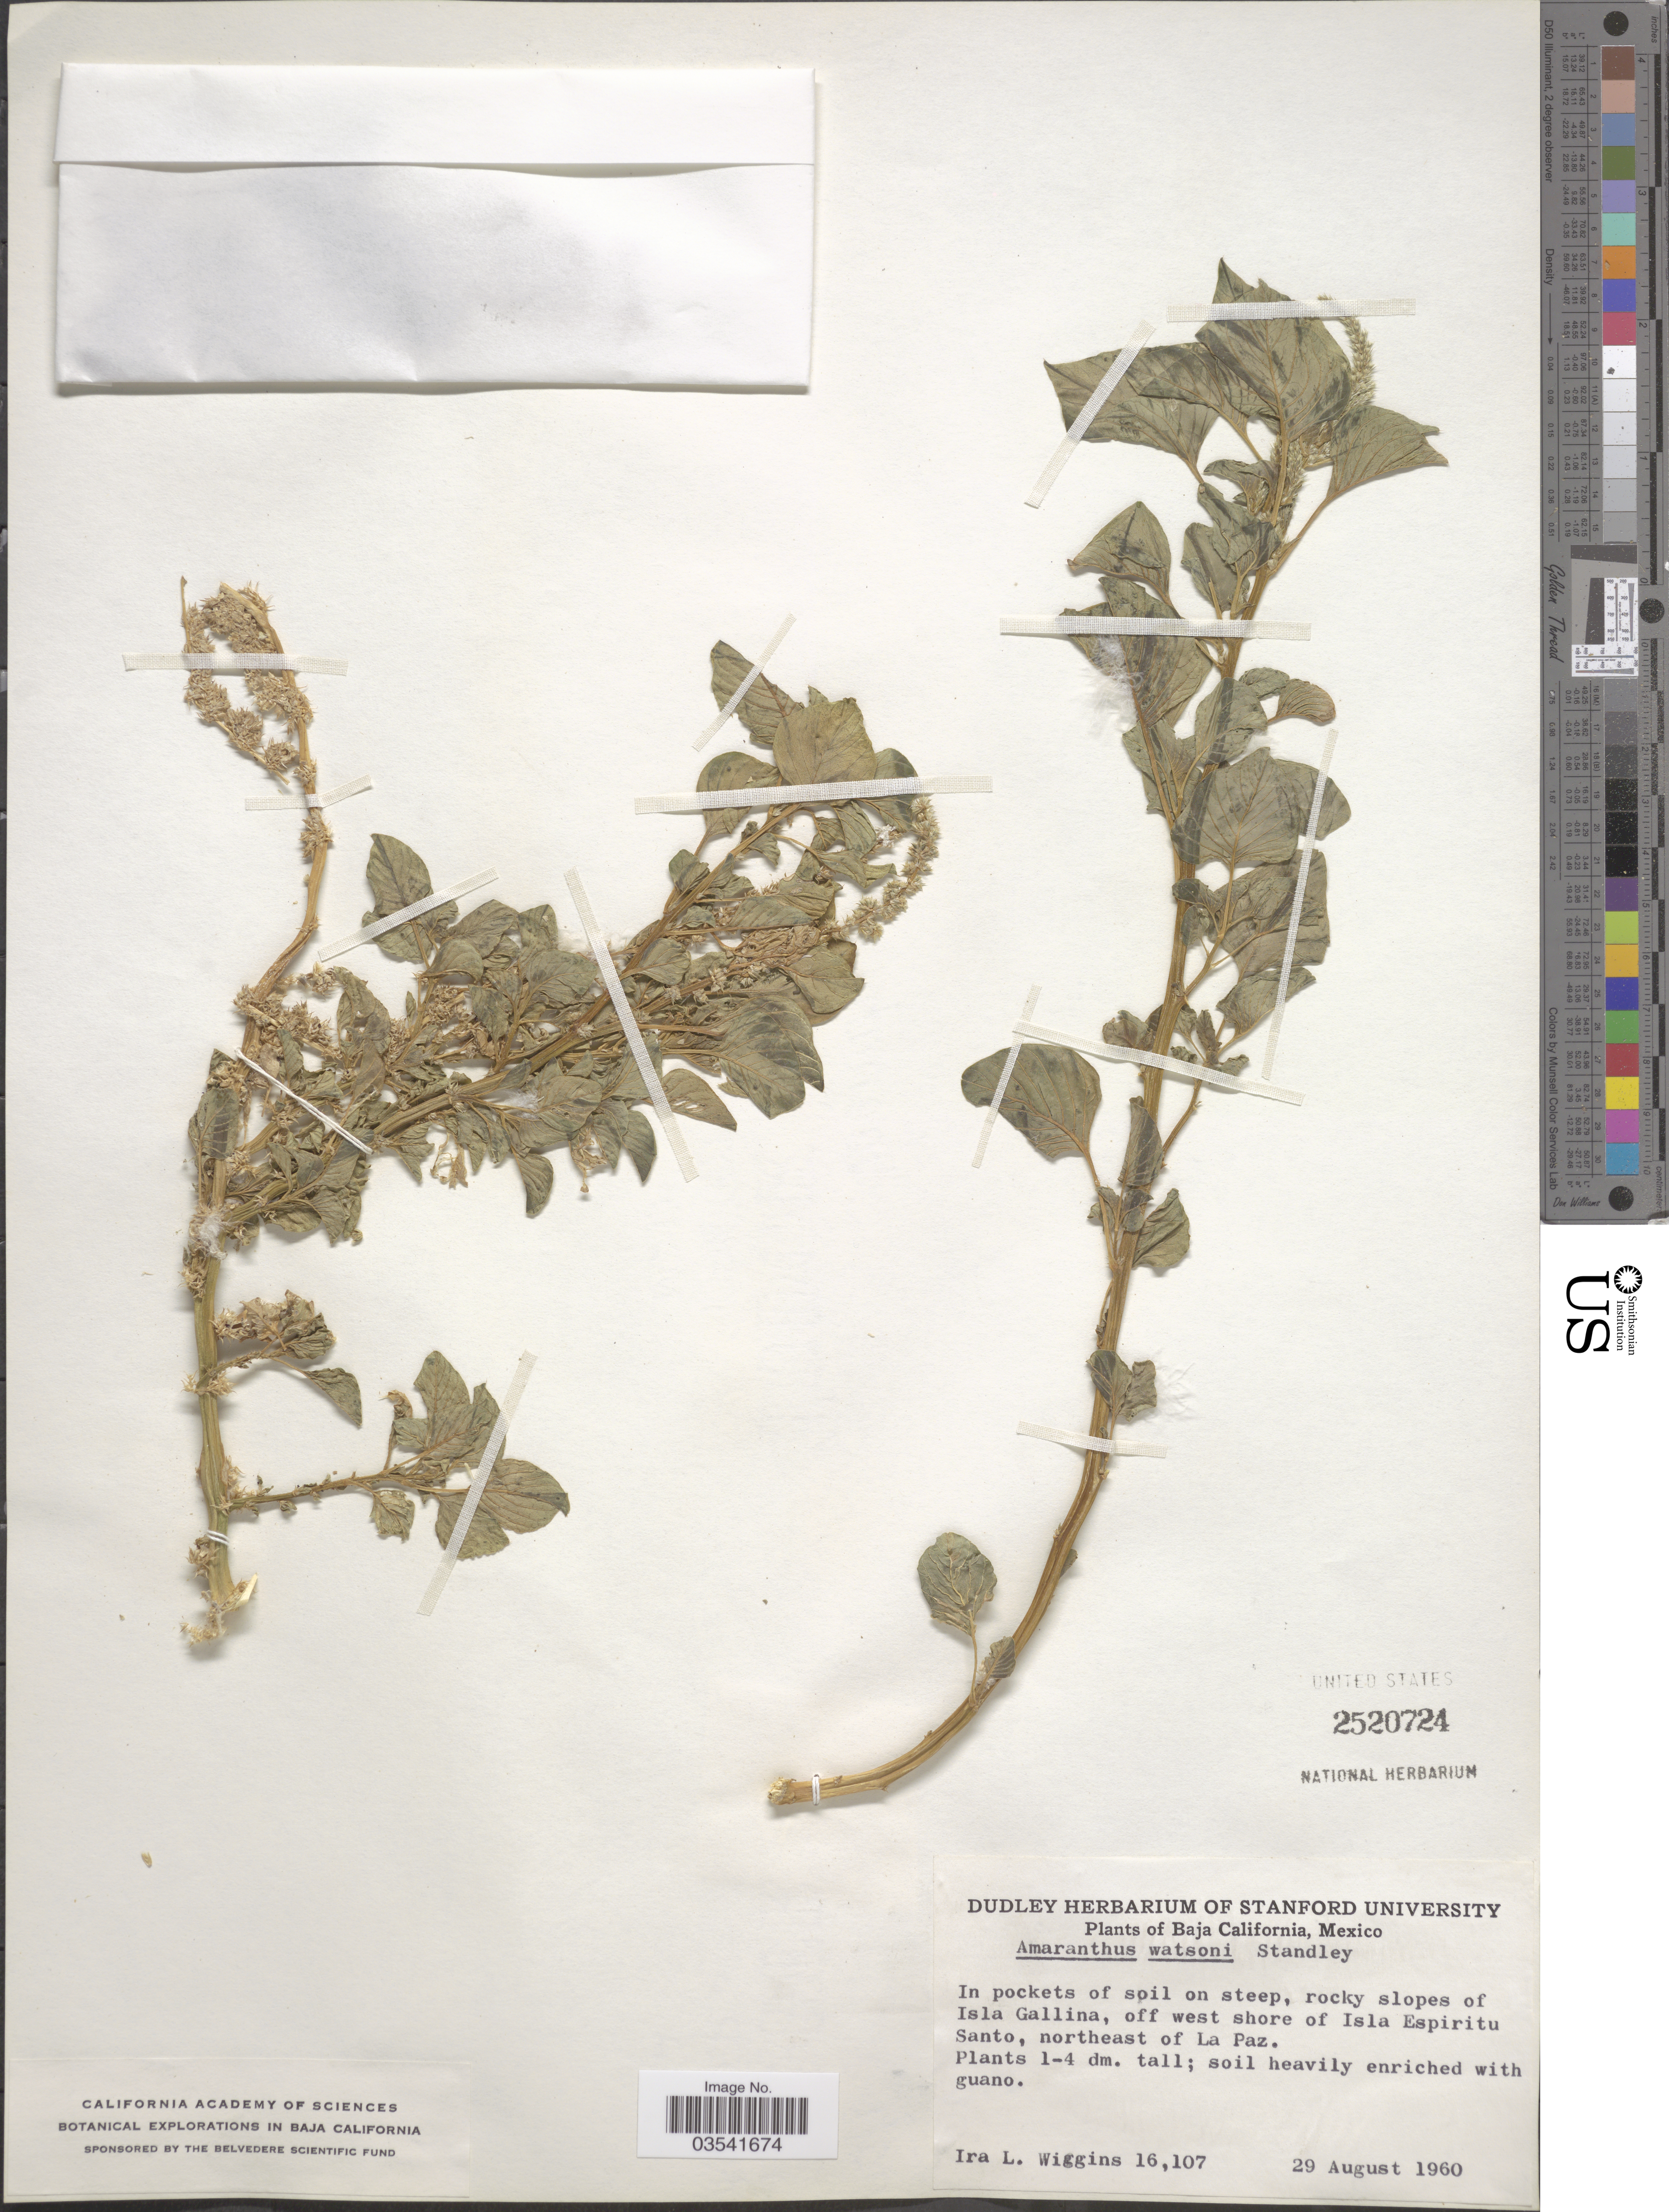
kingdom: Plantae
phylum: Tracheophyta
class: Magnoliopsida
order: Caryophyllales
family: Amaranthaceae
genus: Amaranthus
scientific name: Amaranthus watsonii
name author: Standl.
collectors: I. L. Wiggins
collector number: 16107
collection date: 1960-08-29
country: Mexico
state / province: Baja California Sur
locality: In pockets of soil on steep, rocky slopes of Isla Gallina, off west shore of Isla Espiritu Santo, northeast of La Paz.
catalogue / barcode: US 2520724